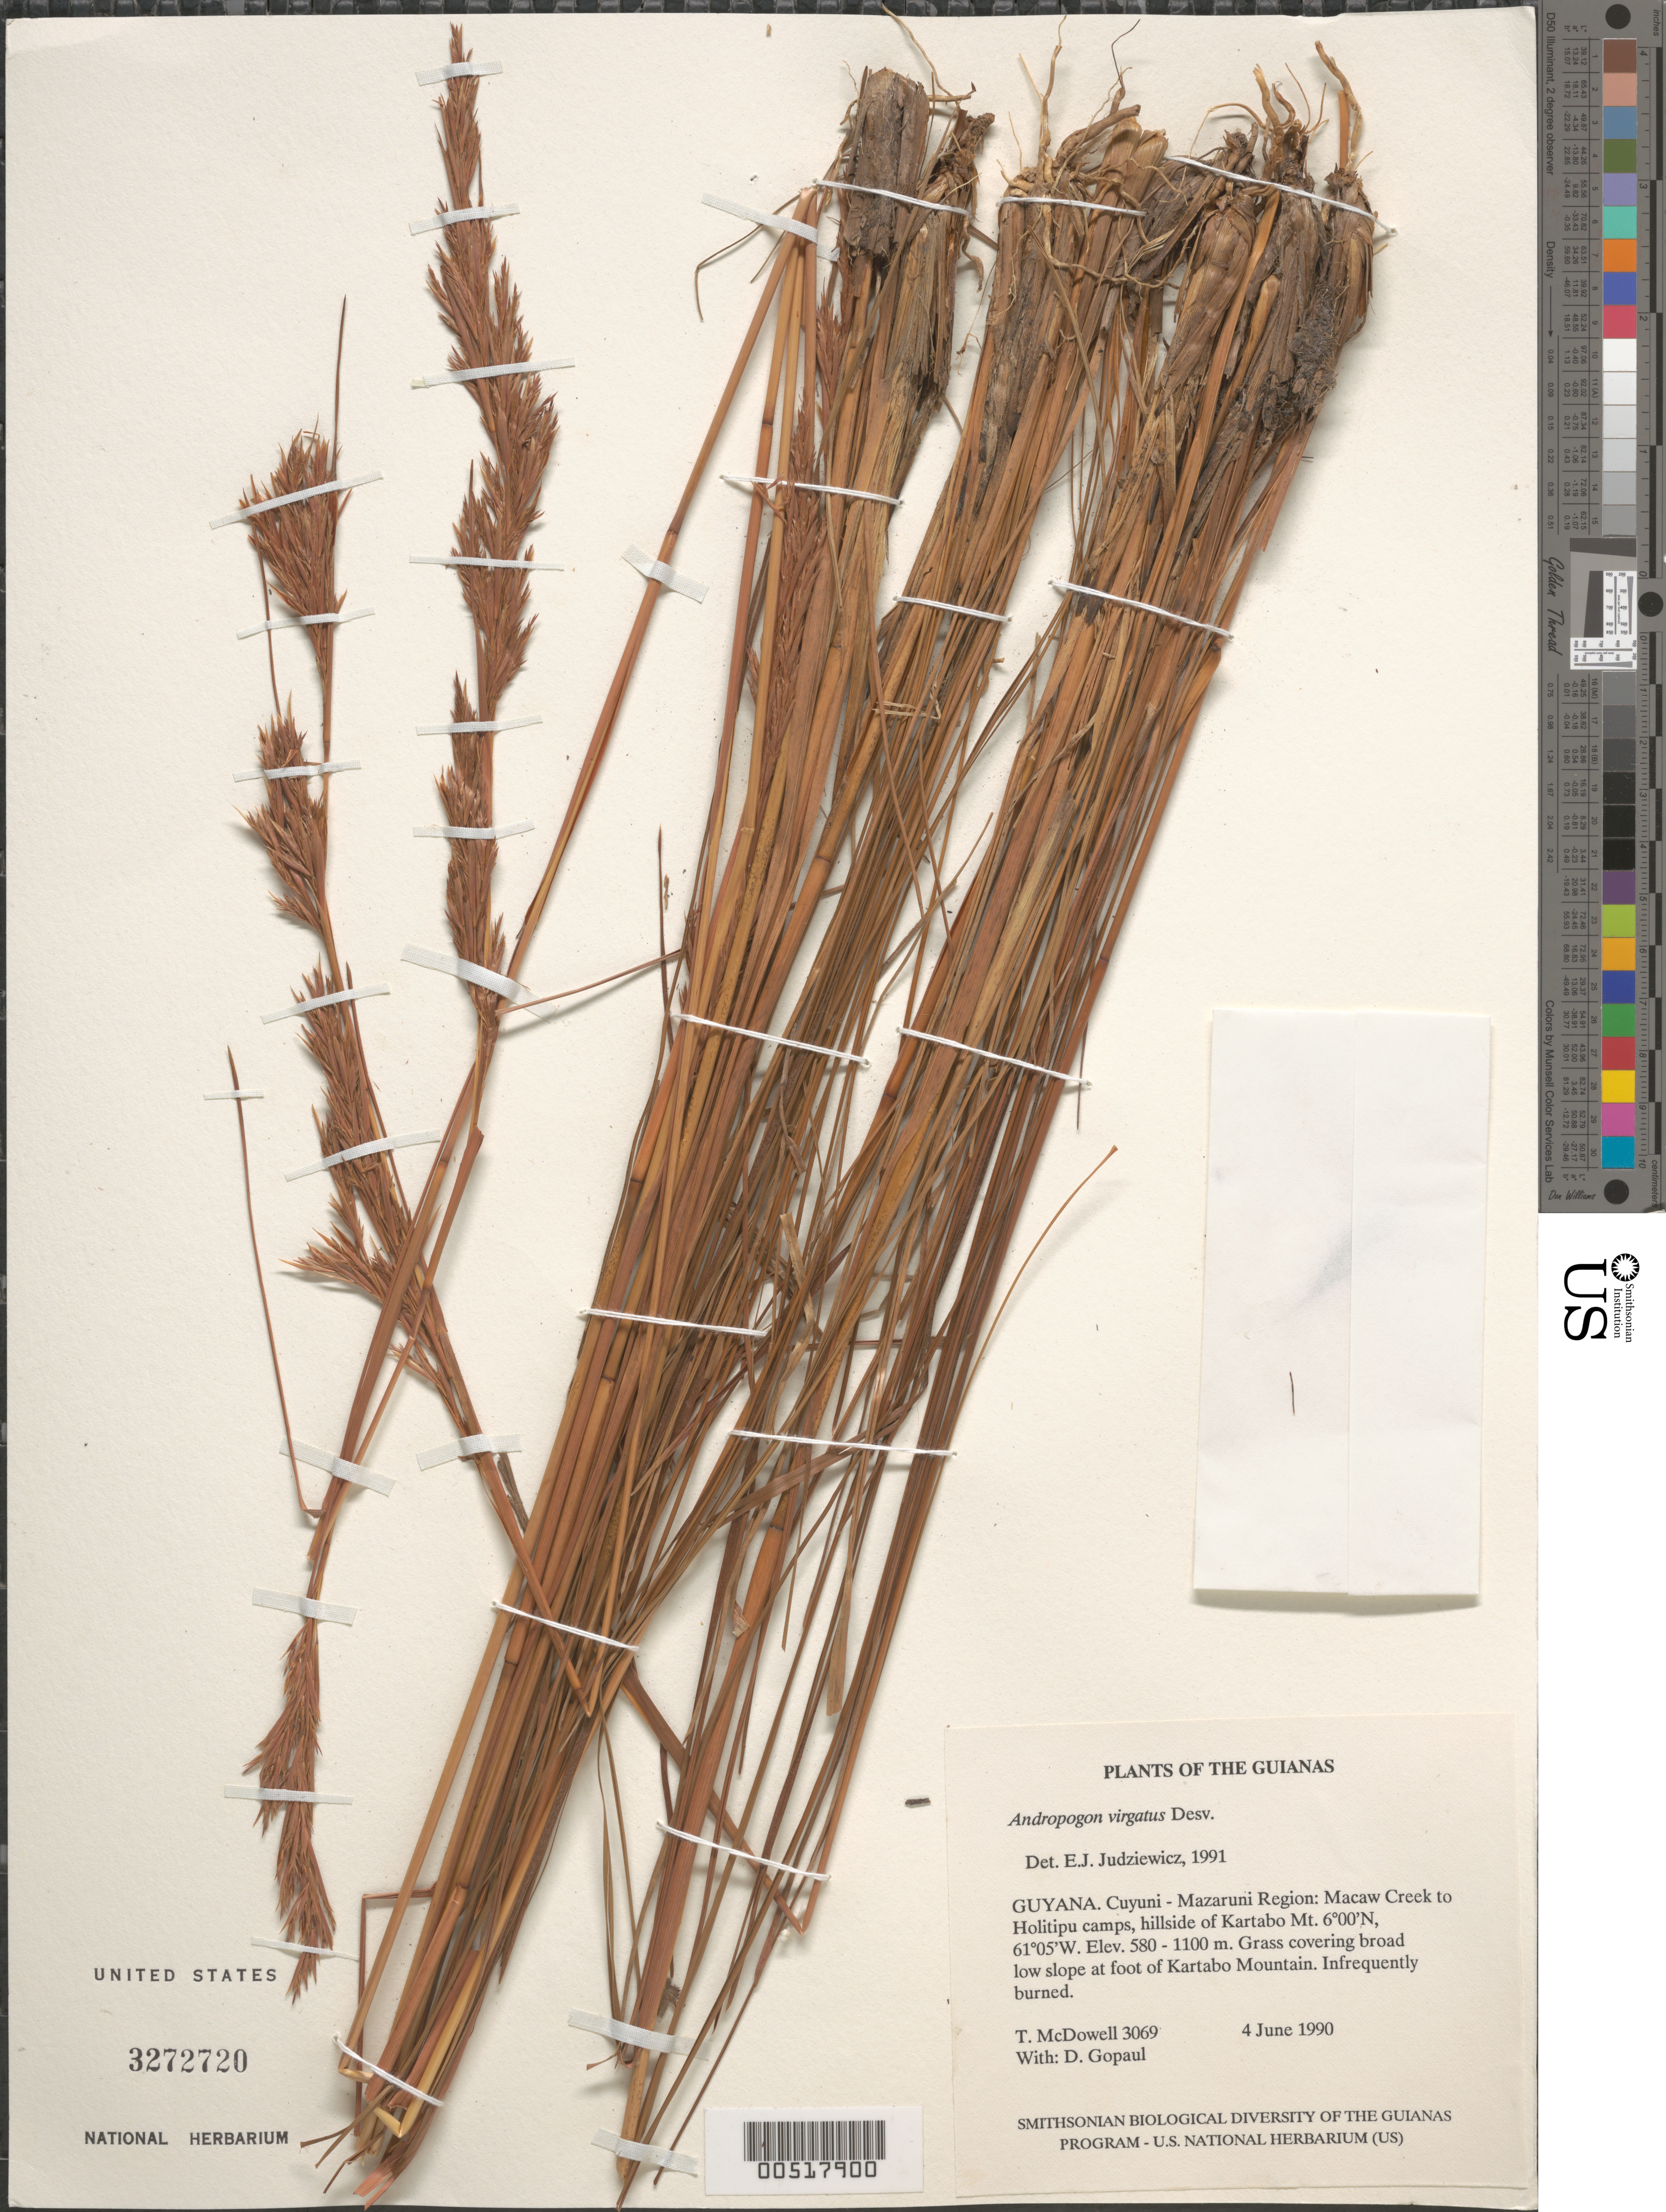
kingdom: Plantae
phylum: Tracheophyta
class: Liliopsida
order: Poales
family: Poaceae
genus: Andropogon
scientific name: Andropogon virgatus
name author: Desv. ex Ham.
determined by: Judziewicz, E. J.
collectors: T. McDowell, D. Hughs & D. Gopaul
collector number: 3069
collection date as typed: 4 June 1990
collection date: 1990-06-04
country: Guyana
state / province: Cuyuni-Mazaruni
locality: Macaw Creek to Holitipu camps, hillside of Karabo Mt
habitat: Savanna, bush along creeks, and bush on hillside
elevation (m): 580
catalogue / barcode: US 3272720